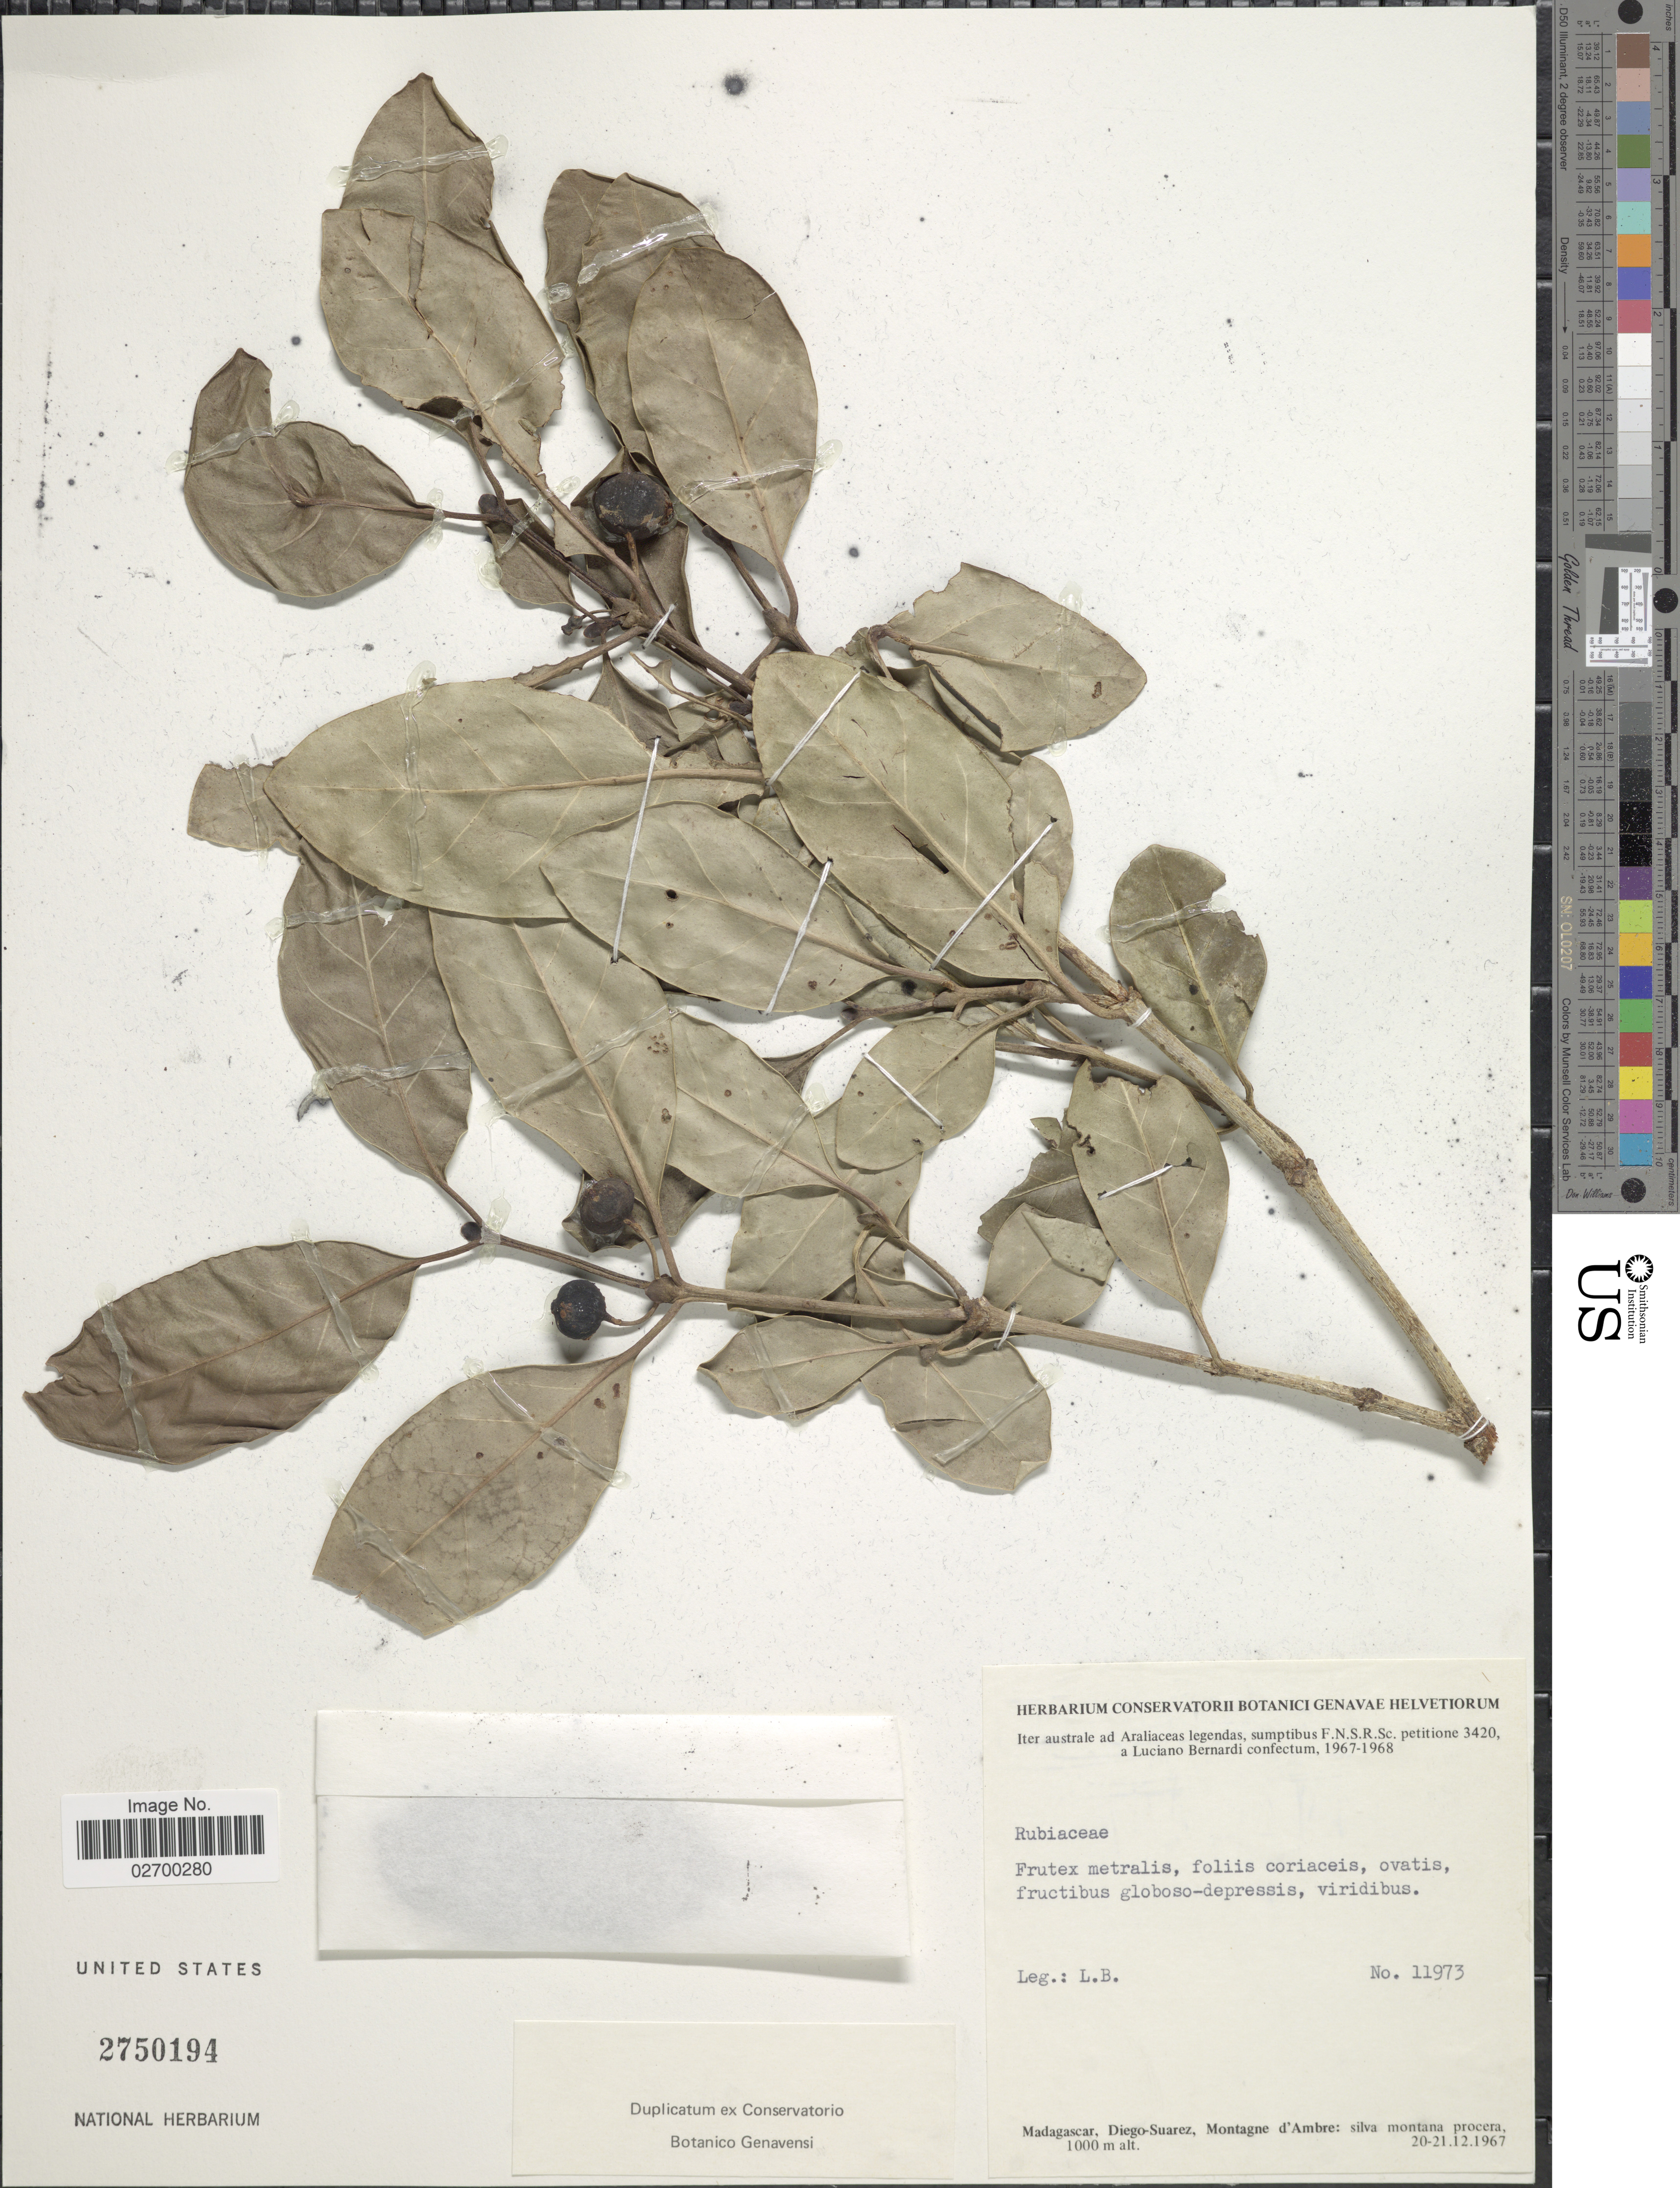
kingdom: Plantae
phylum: Tracheophyta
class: Magnoliopsida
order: Gentianales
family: Rubiaceae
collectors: L. Bernardi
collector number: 11973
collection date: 1967-12-20/1967-12-21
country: Madagascar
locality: Diego-Suarez, Montagne d'Ambre: silva montana procera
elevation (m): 1000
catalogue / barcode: US 2750194